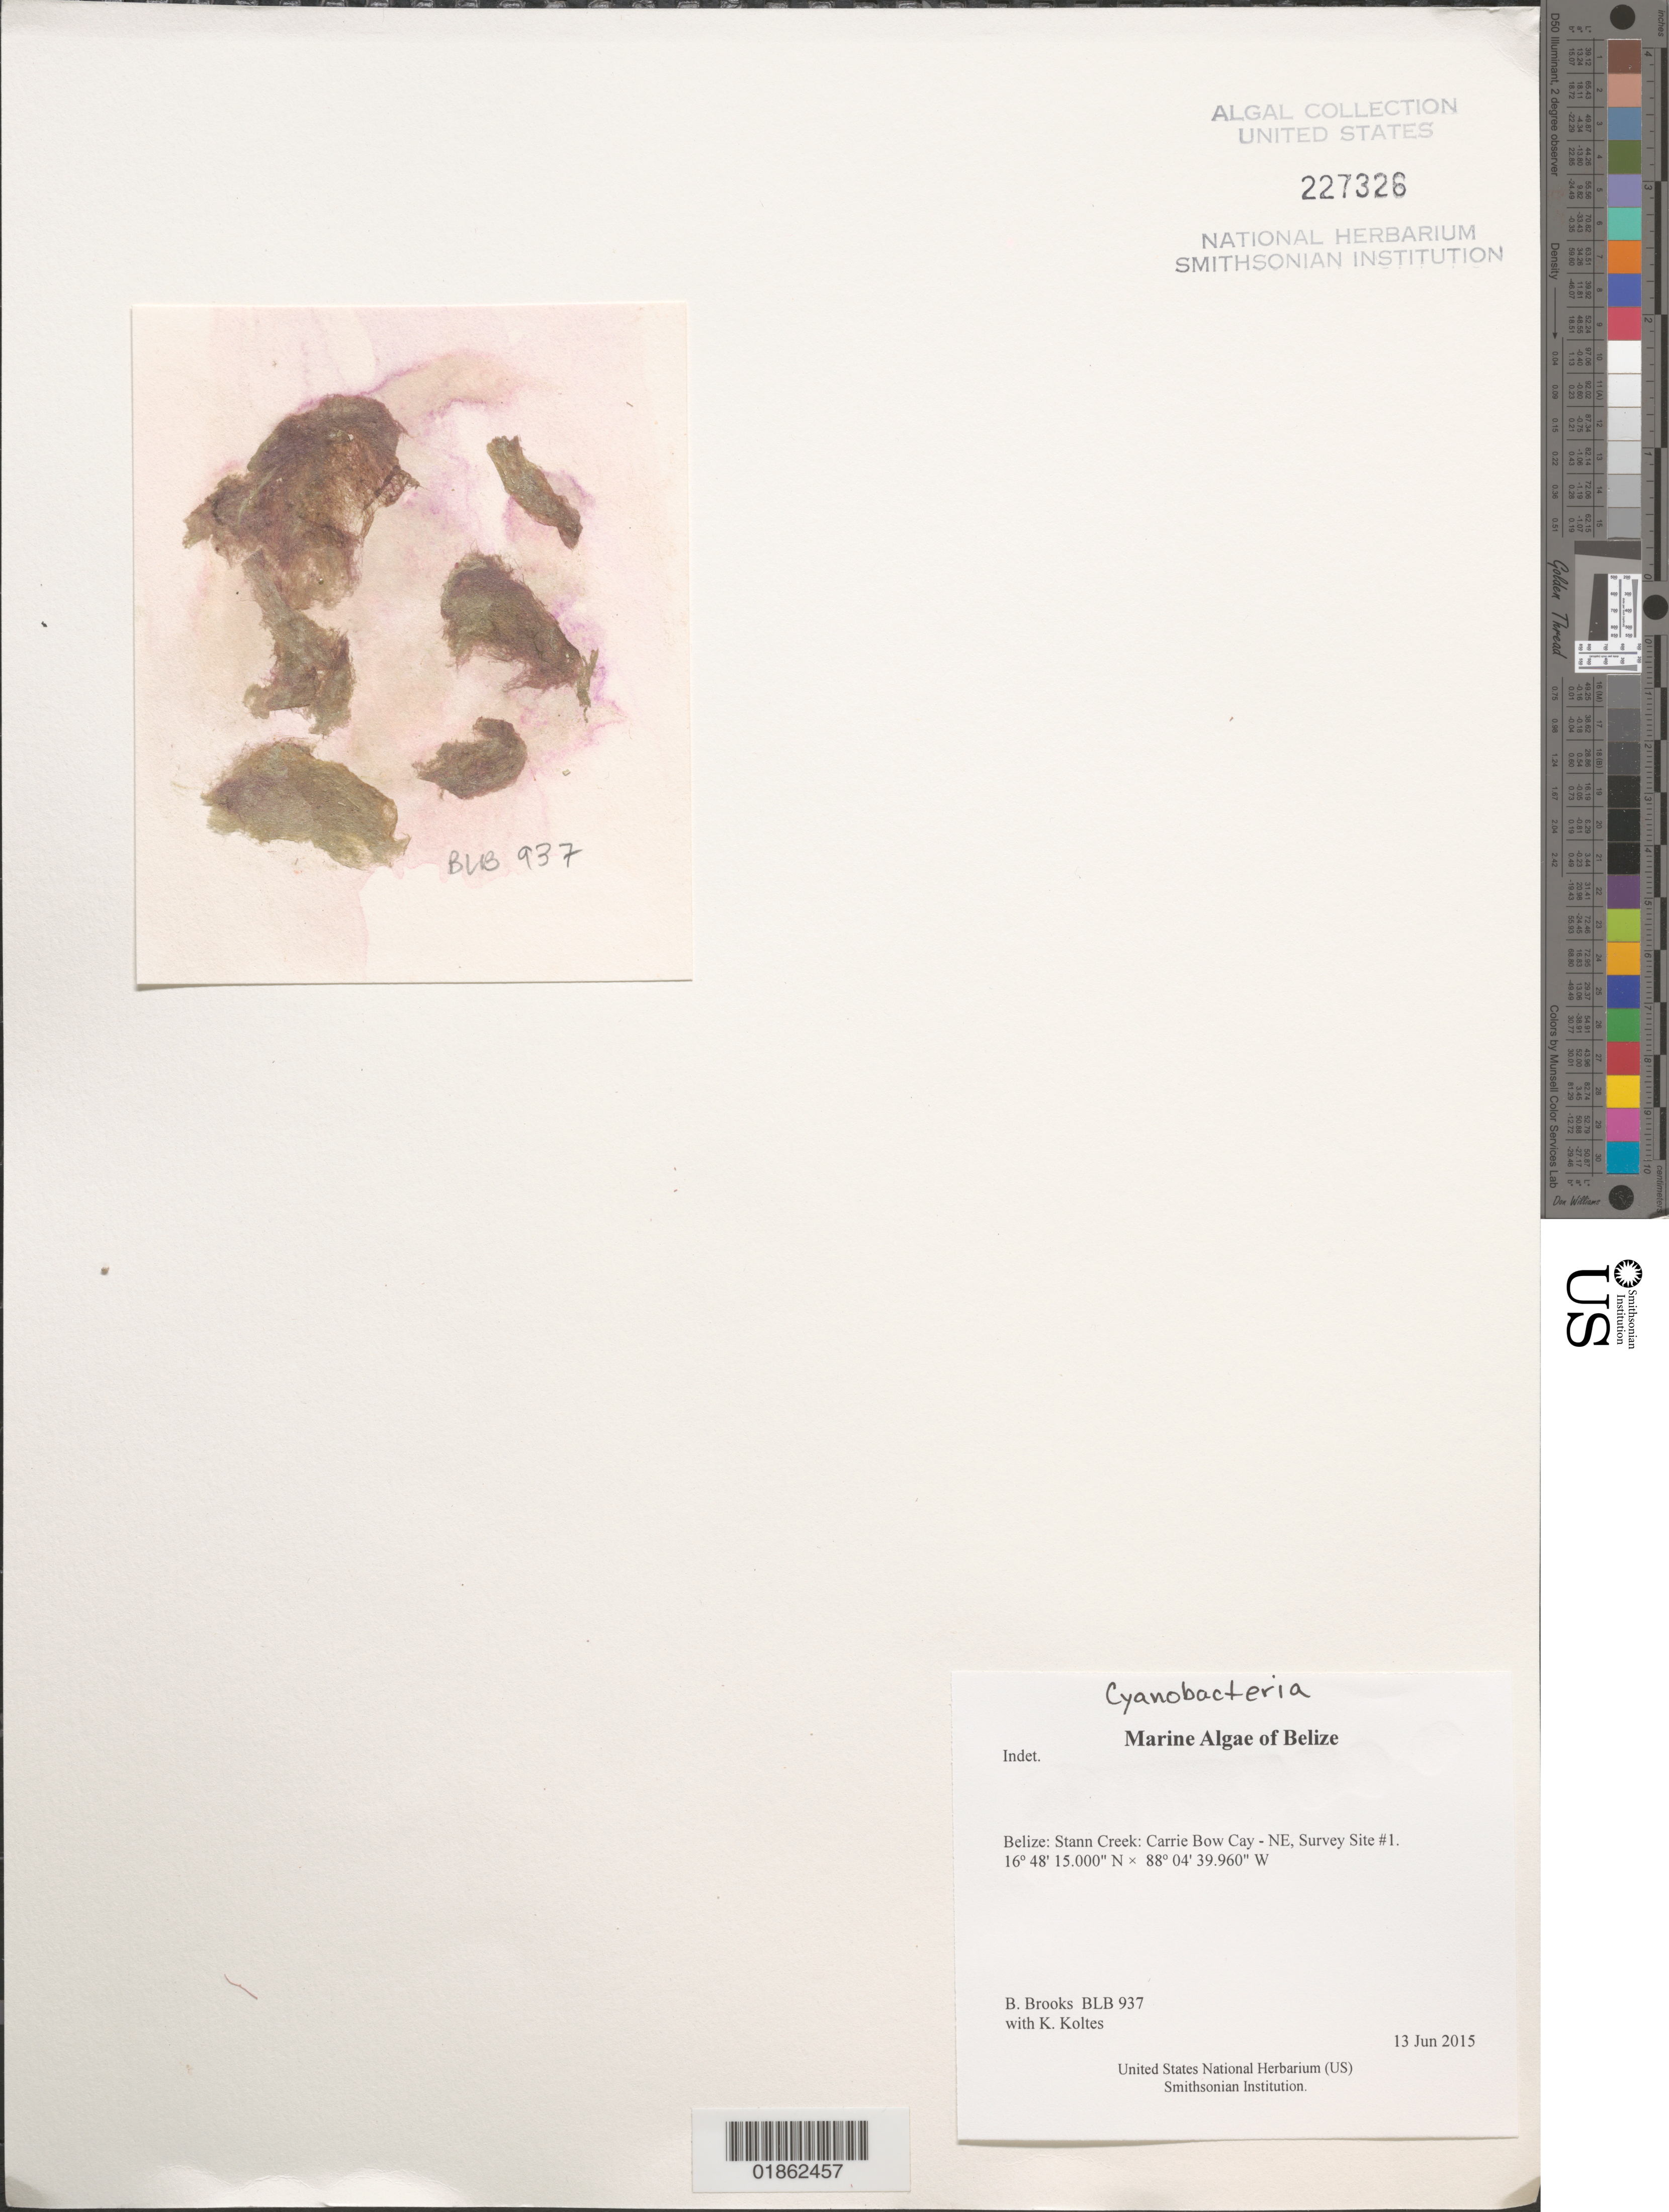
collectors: B. Brooks & K. Koltes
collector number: BLB 937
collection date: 2015-06-13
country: Belize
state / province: Stann Creek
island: Carrie Bow Cay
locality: Carrie Bow Cay - NE, Survey Site #1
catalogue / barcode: US 227326